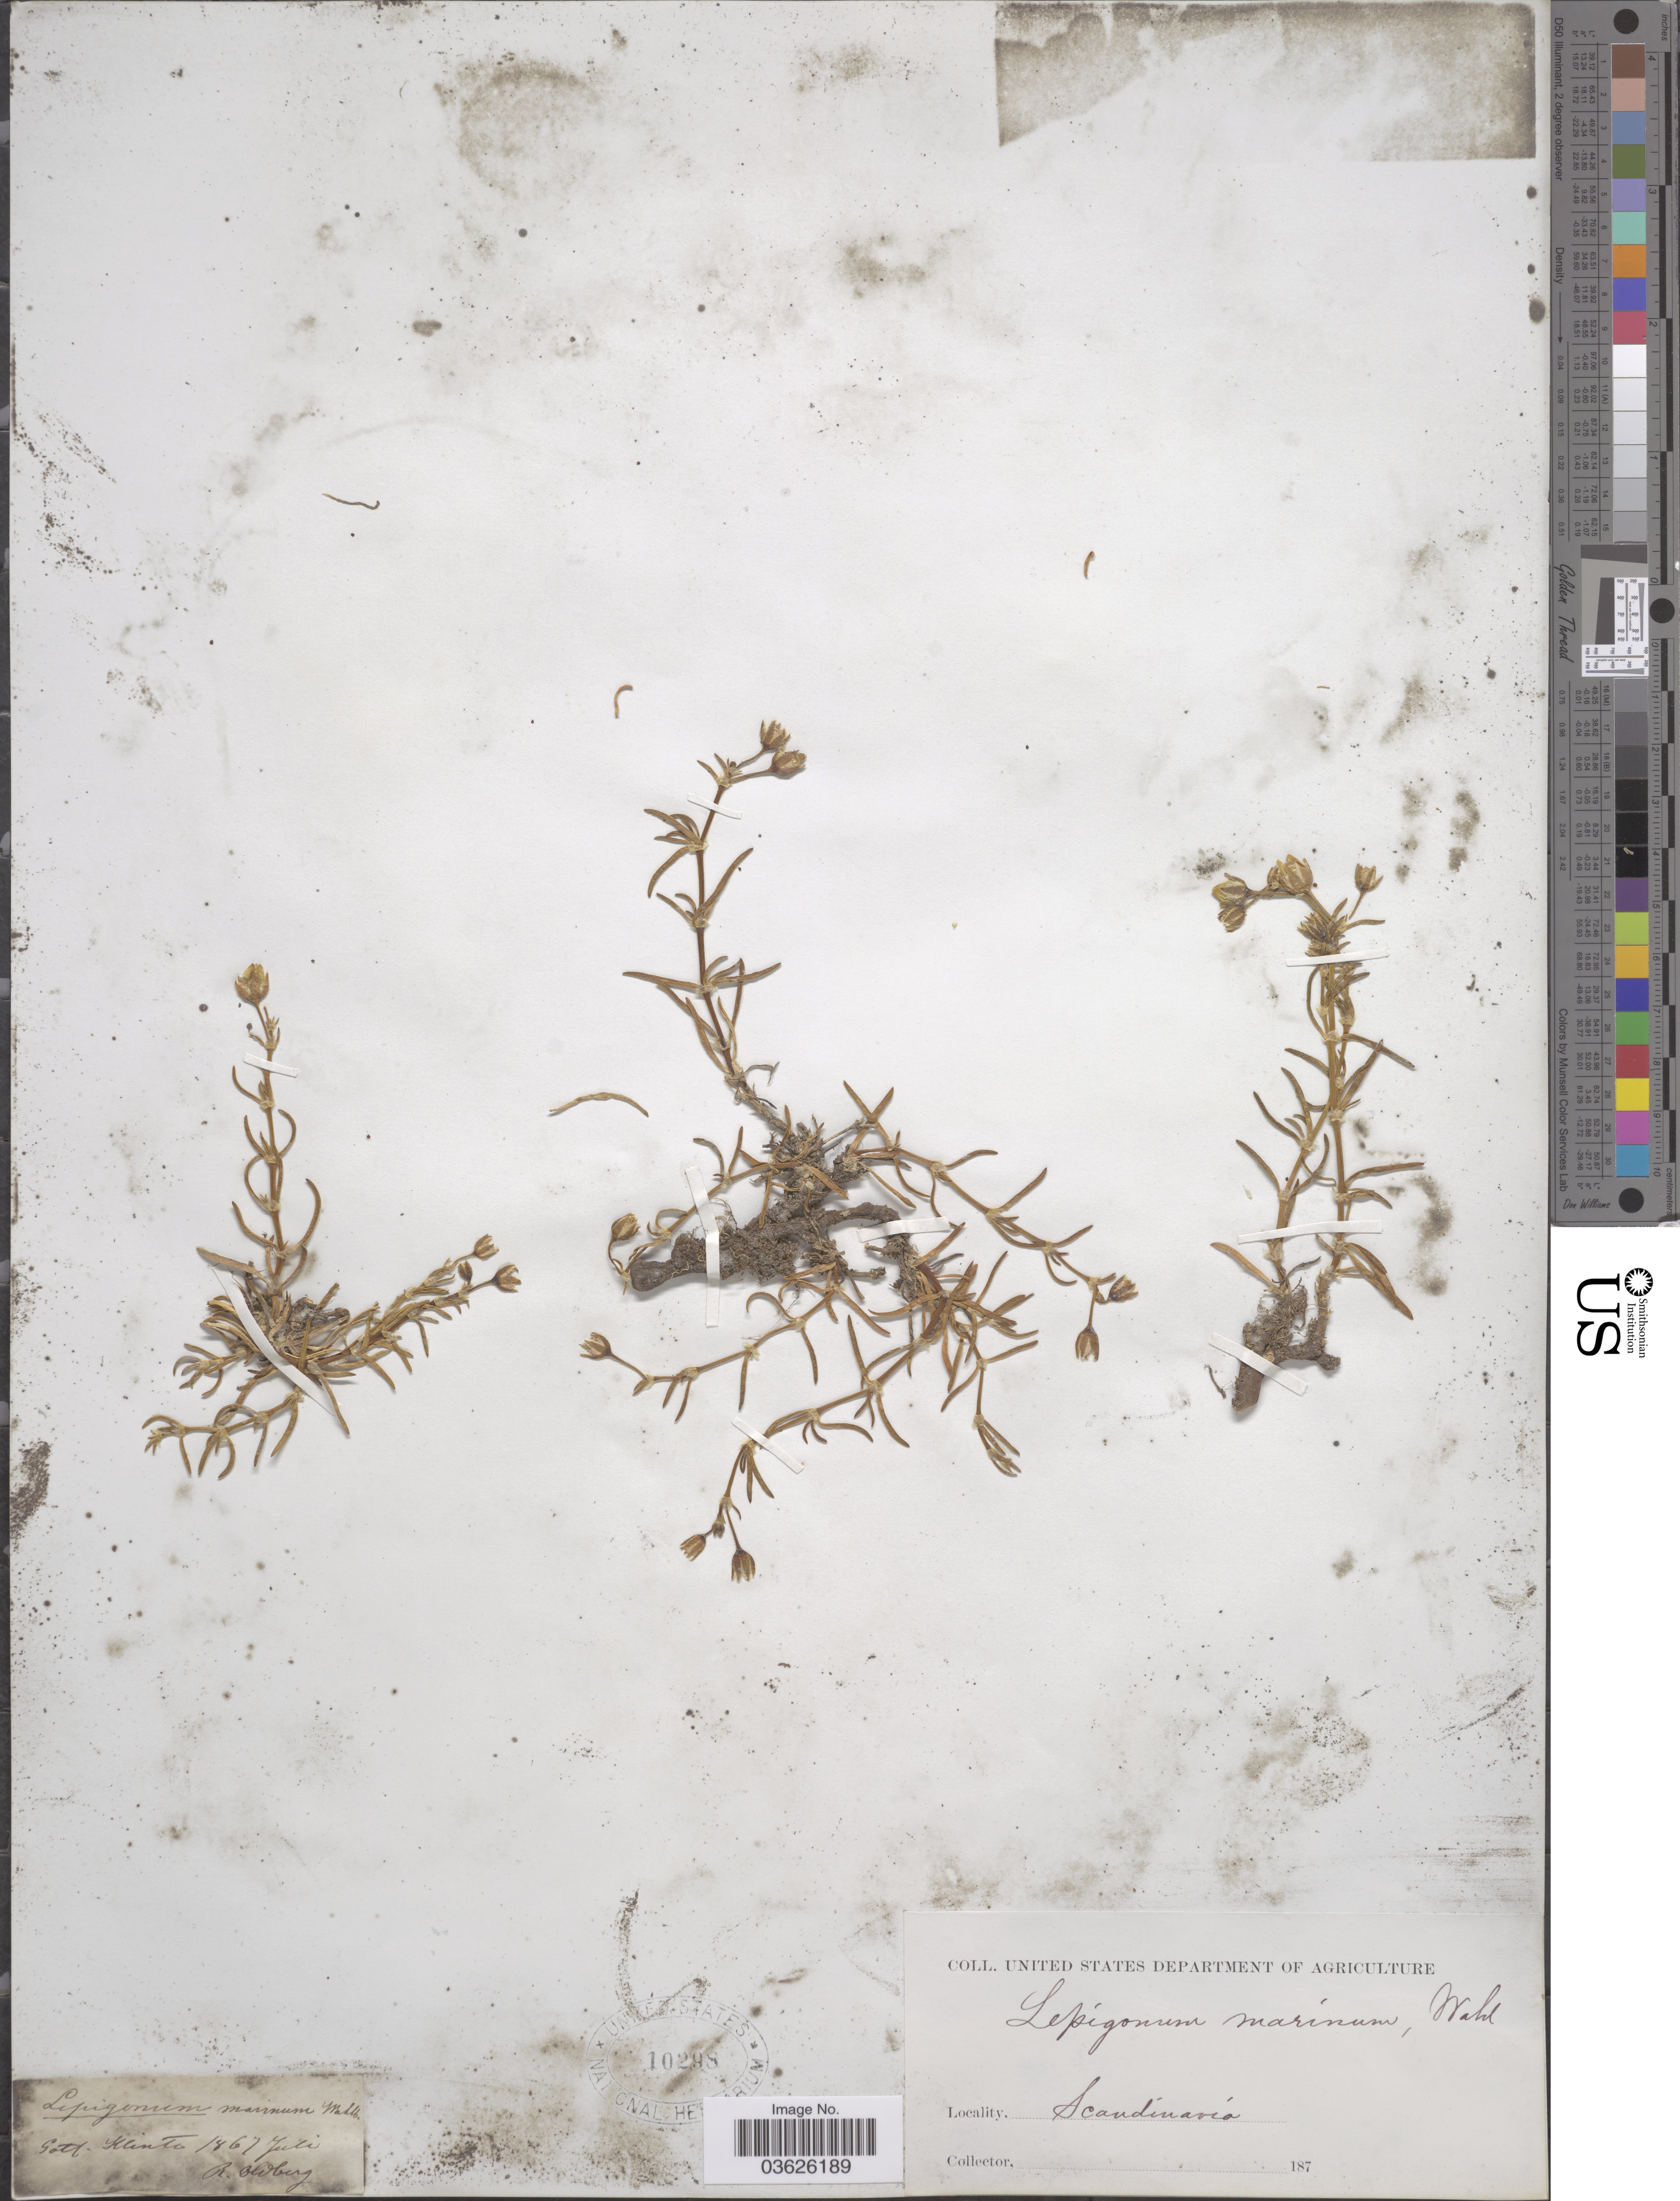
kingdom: Plantae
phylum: Tracheophyta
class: Magnoliopsida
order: Caryophyllales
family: Caryophyllaceae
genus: Tissa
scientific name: Tissa marina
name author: (L.) Britton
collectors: R. Oldberg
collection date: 1867-07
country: Sweden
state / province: Gotland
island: Gotland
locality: Gotl. Klinta. Scandinavia.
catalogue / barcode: US 10298